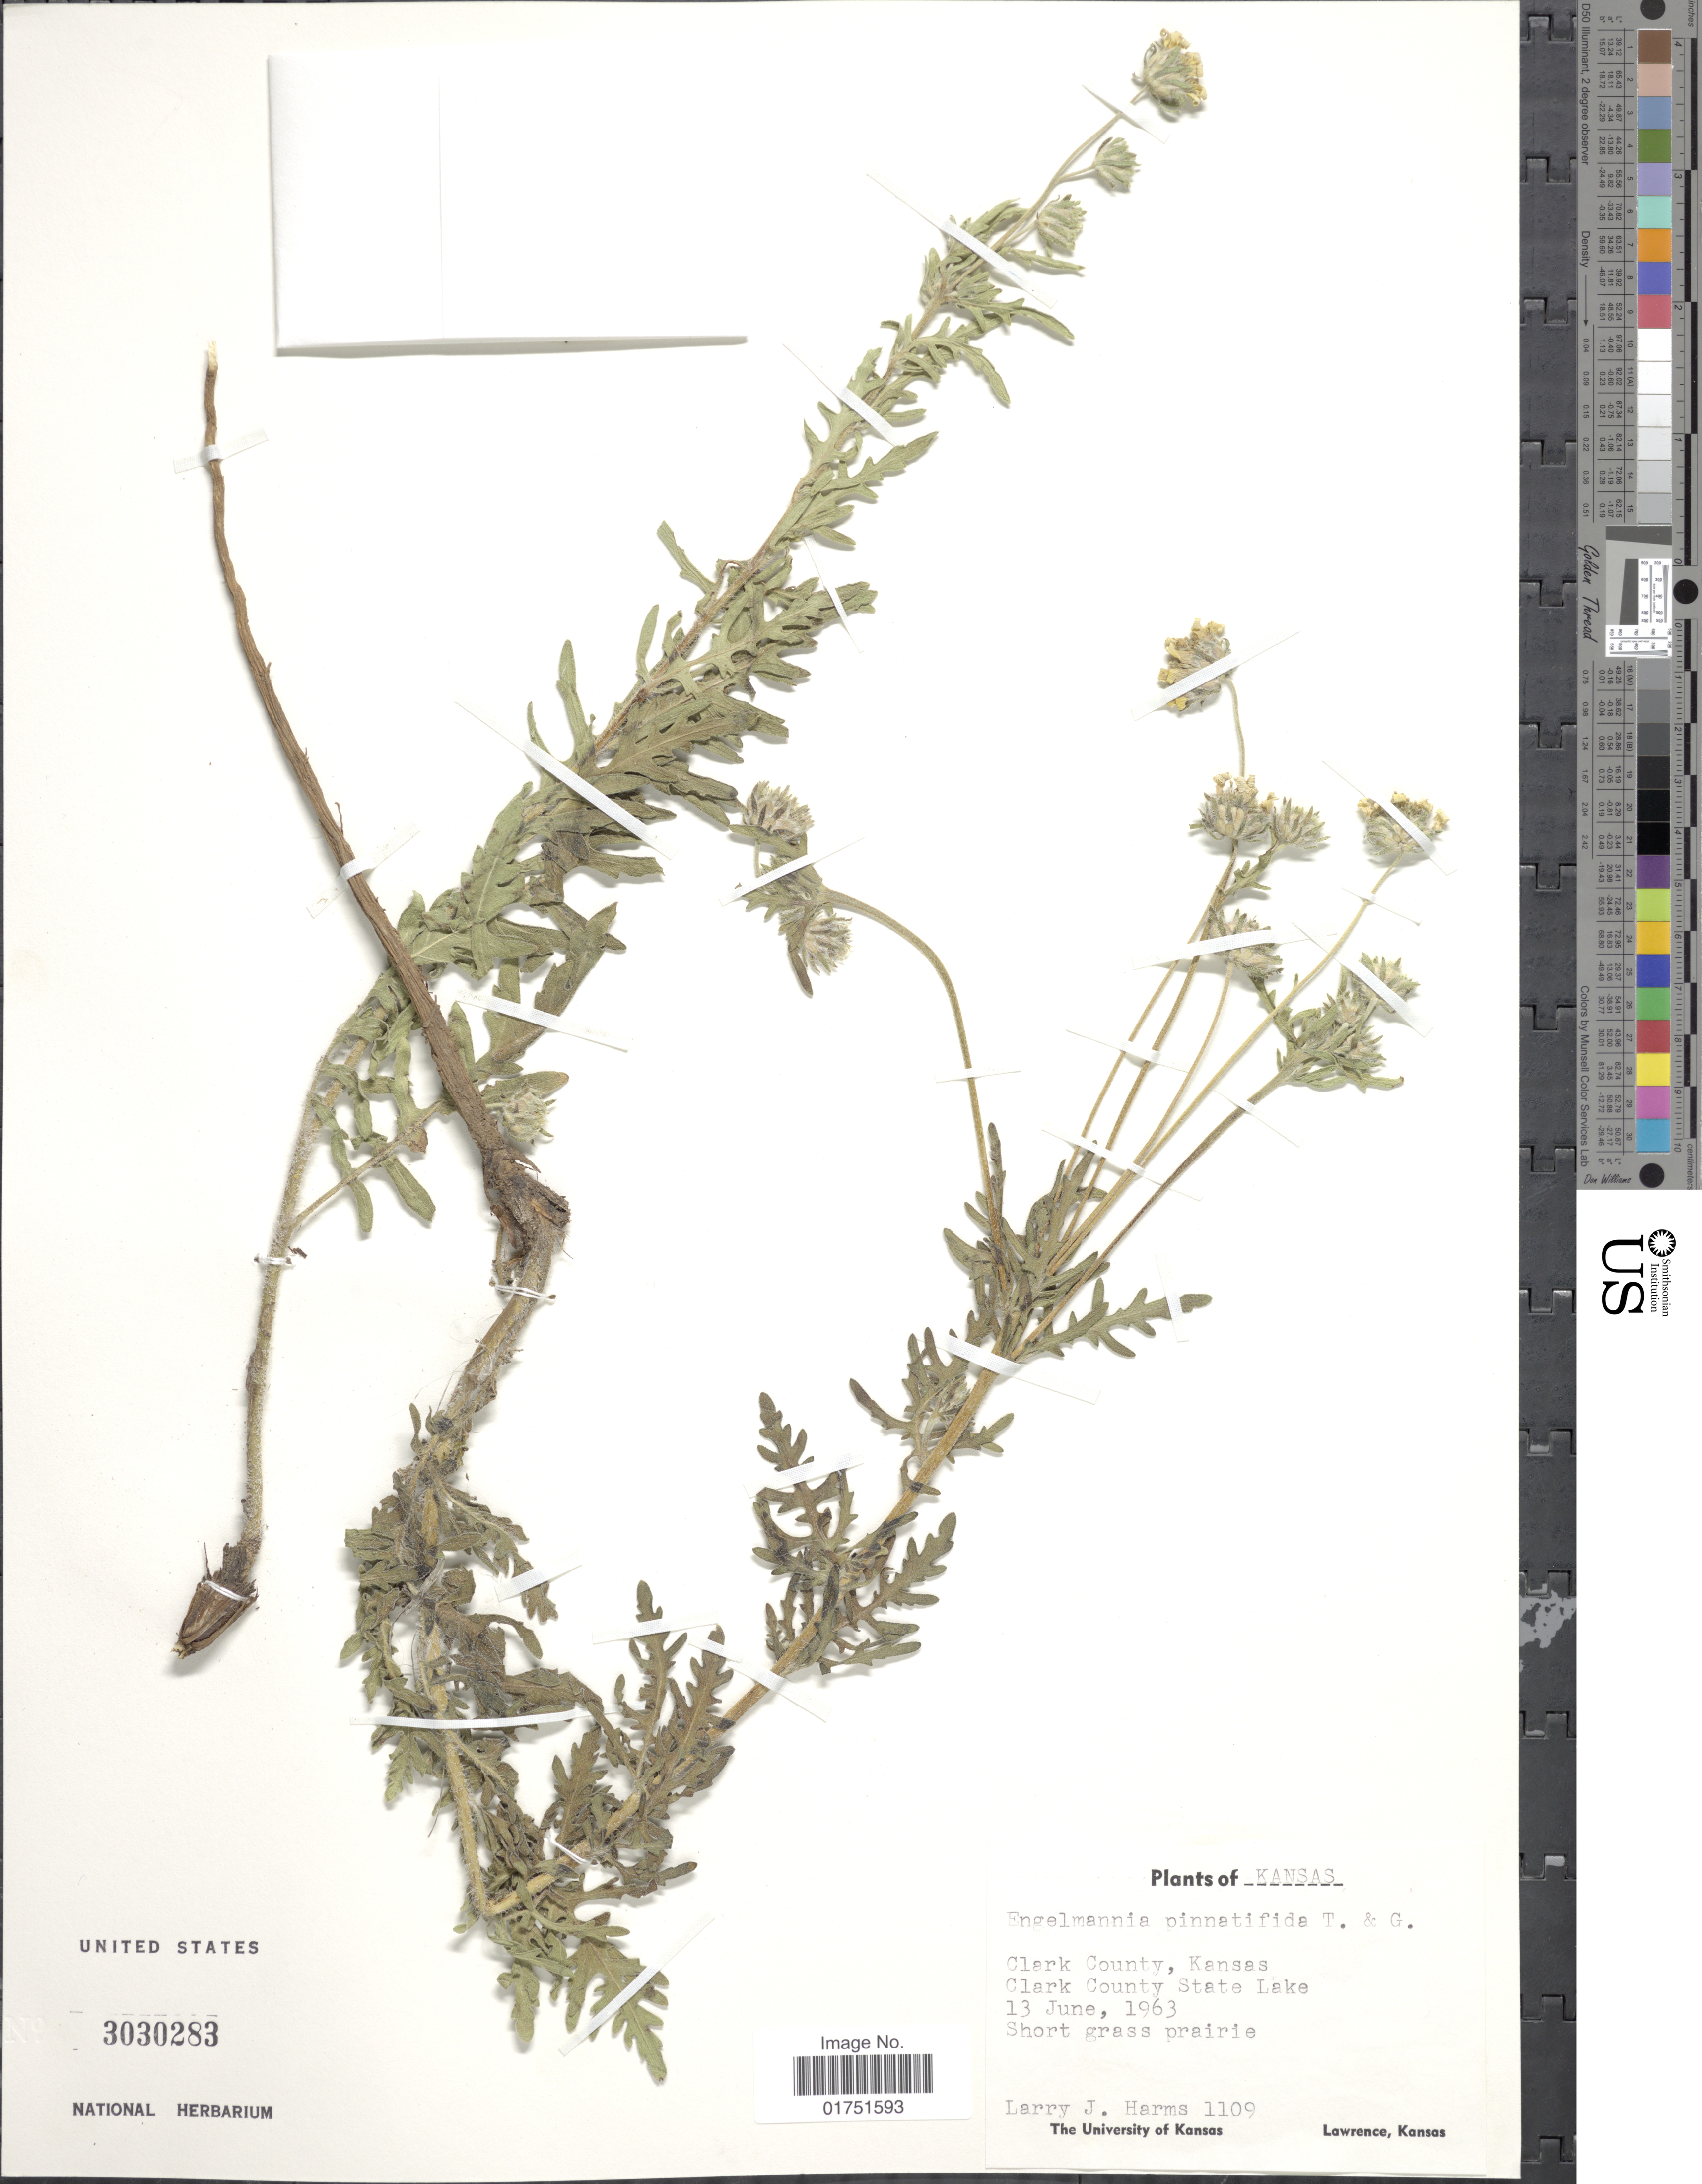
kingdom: Plantae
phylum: Tracheophyta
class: Magnoliopsida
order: Asterales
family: Asteraceae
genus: Engelmannia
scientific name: Engelmannia pinnatifida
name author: Torr. & A. Gray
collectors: L. Harms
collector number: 1109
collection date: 1963-06-13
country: United States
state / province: Kansas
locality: Clark County, Kansas. Clark County State Park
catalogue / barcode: US 3030283